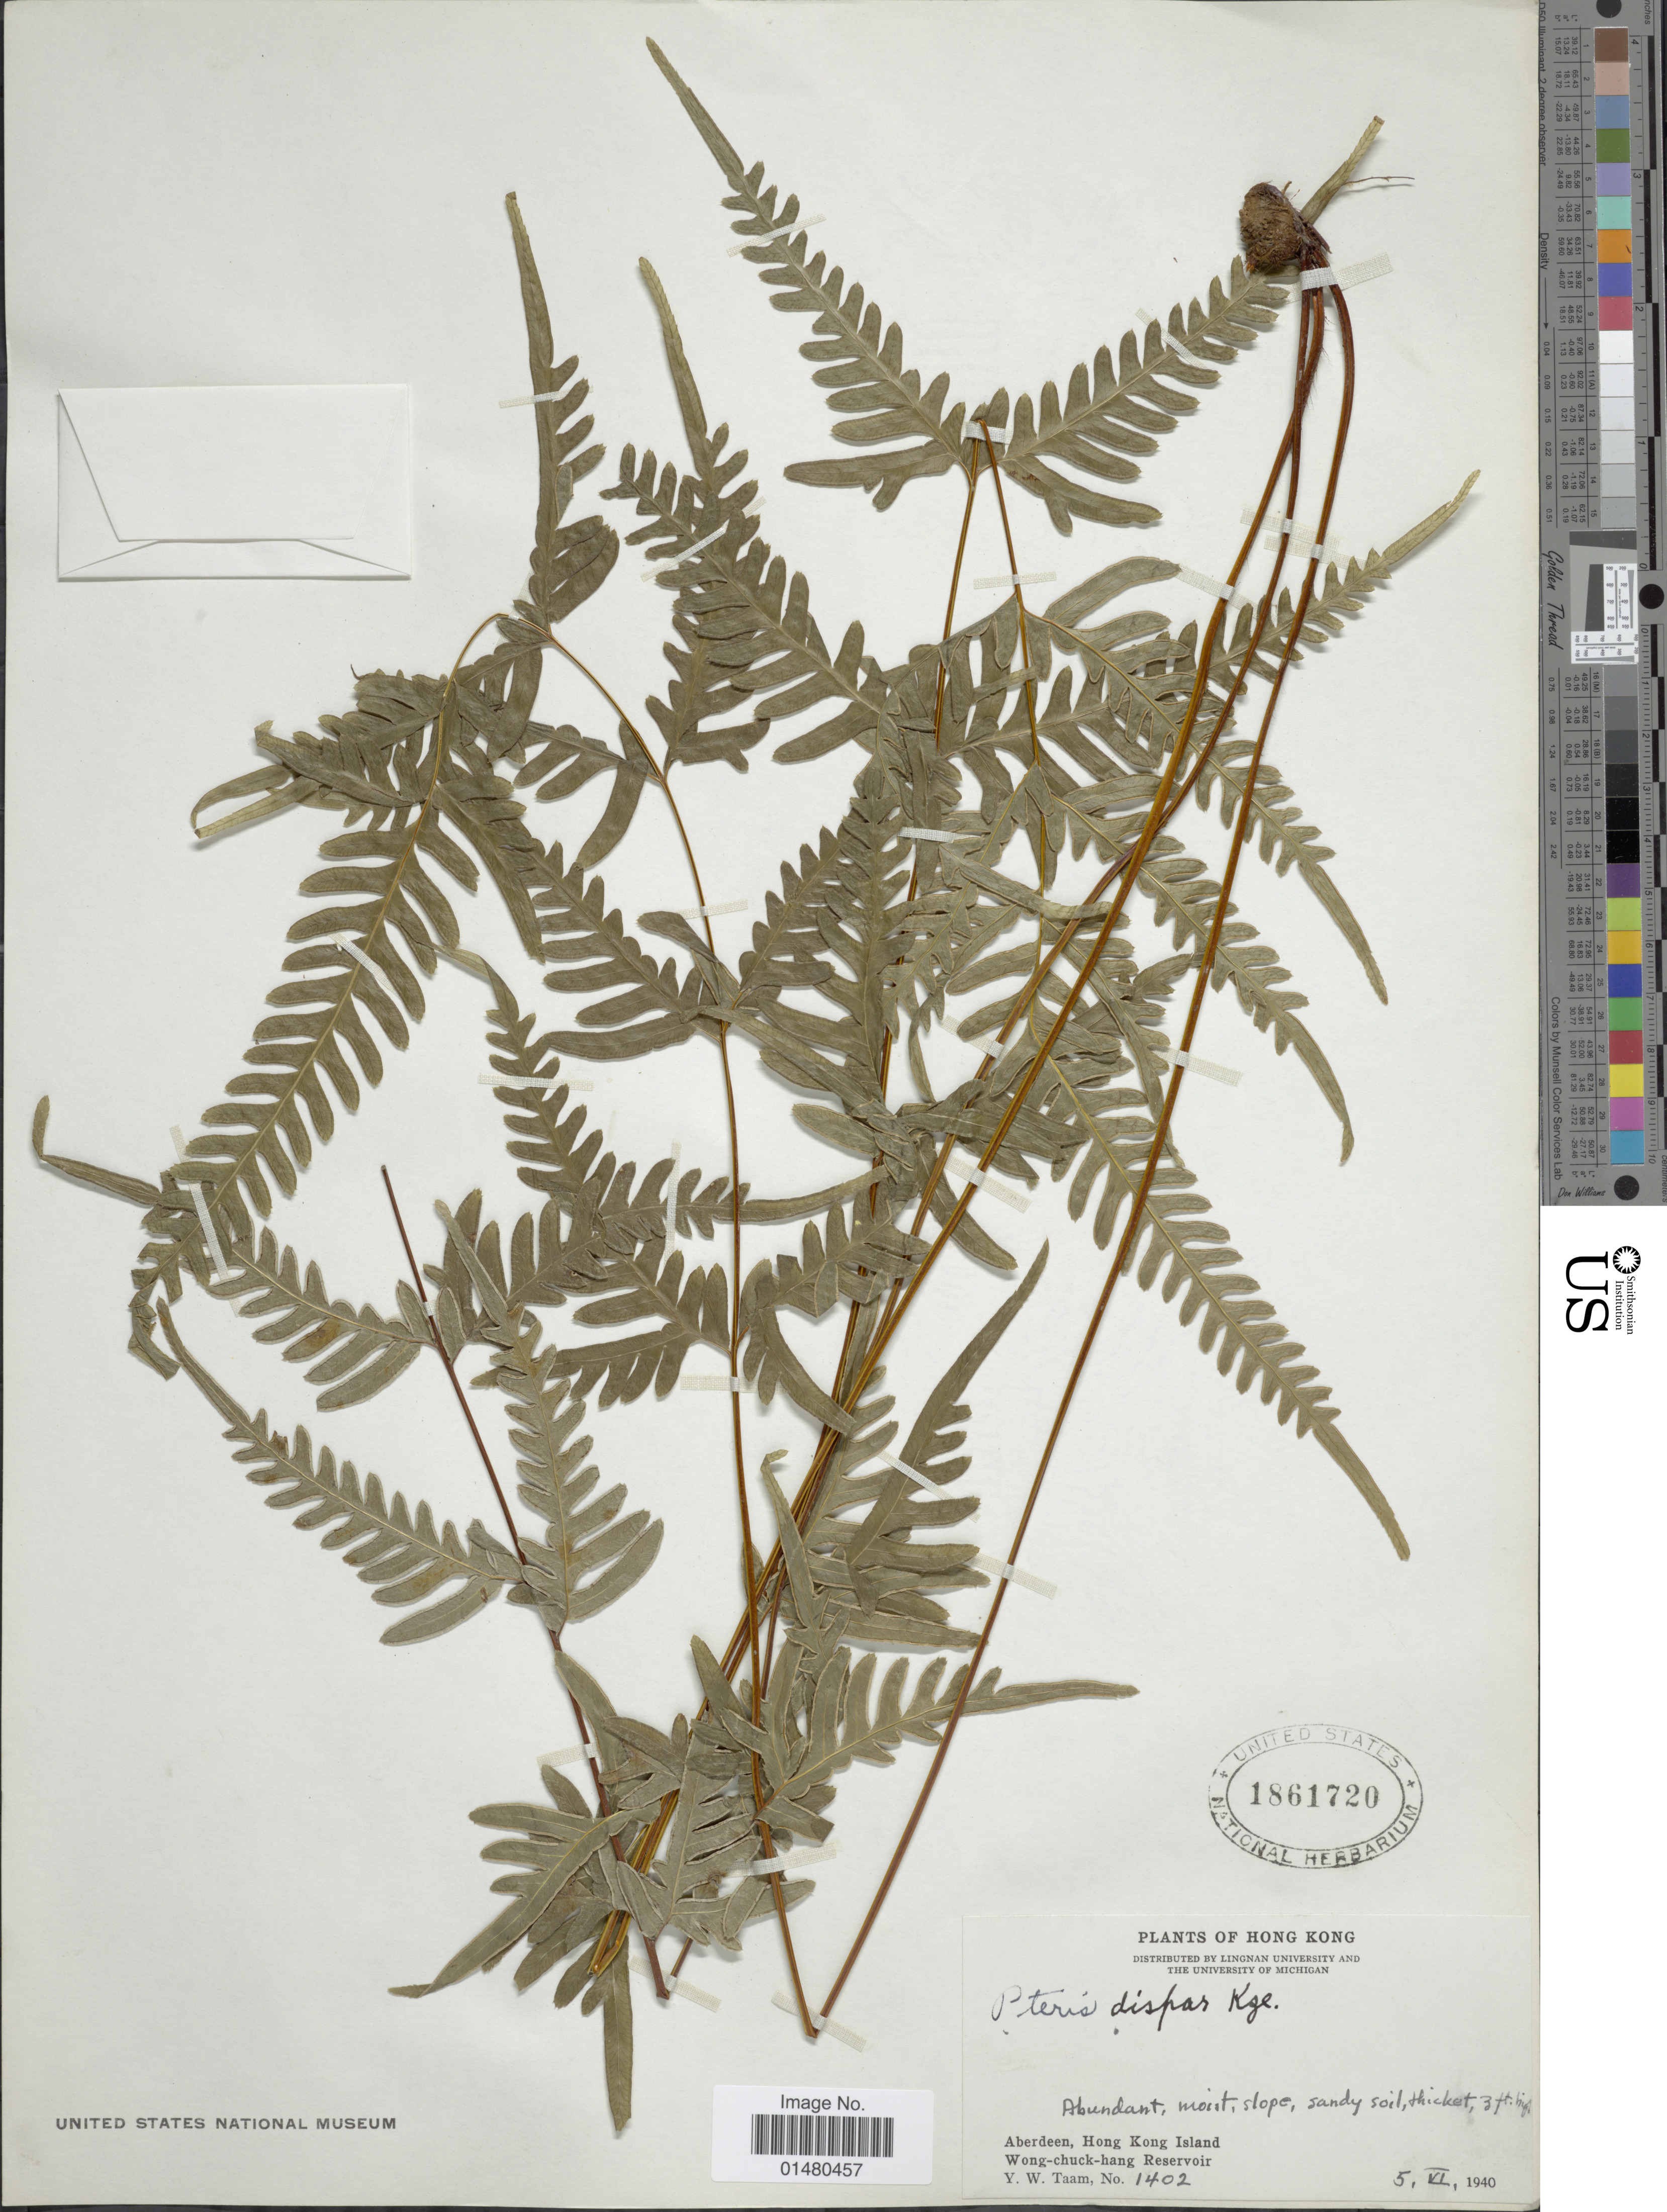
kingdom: Plantae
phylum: Tracheophyta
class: Polypodiopsida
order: Polypodiales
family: Pteridaceae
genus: Pteris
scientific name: Pteris dispar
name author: Kunze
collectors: Y. W. Taam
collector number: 1402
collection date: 1940-06-05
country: China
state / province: Hong Kong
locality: Aberdeen, Hong Kong Islands, Wong-chuk-hang Reservoir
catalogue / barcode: US 1861720